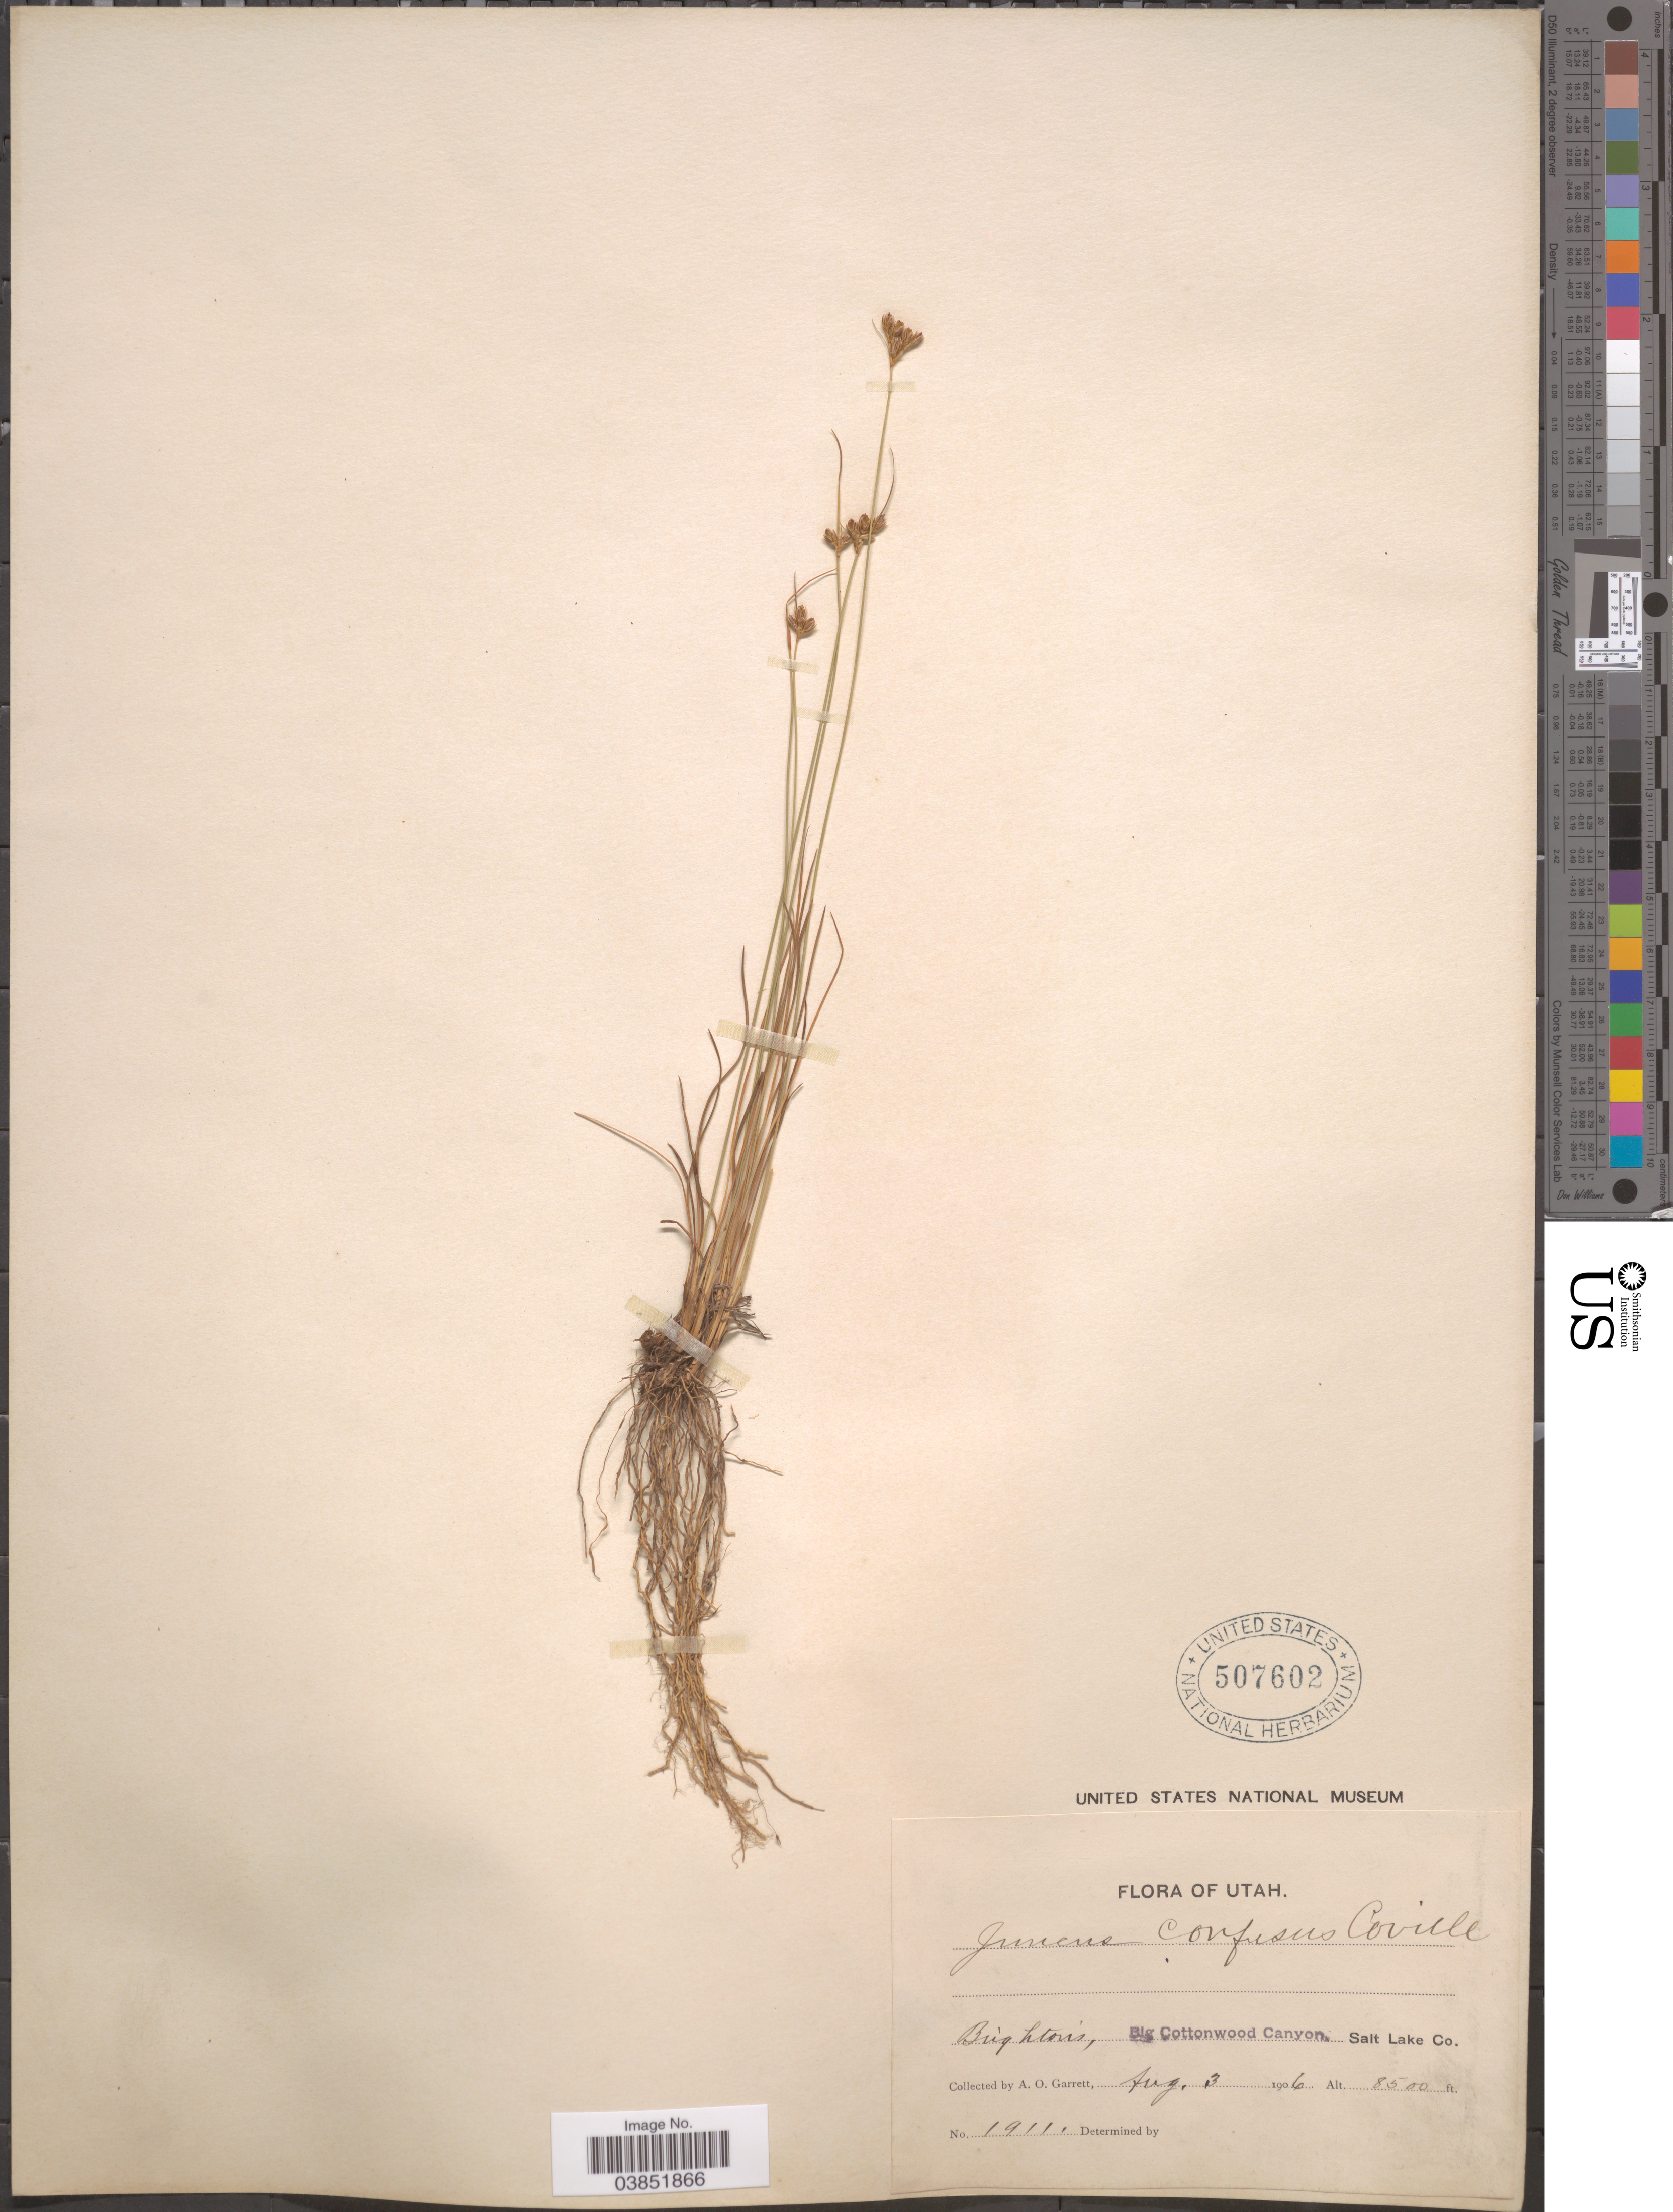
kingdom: Plantae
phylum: Tracheophyta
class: Liliopsida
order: Poales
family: Juncaceae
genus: Juncus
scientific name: Juncus confusus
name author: Coville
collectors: A. O. Garrett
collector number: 1911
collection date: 1906-08-03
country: United States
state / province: Utah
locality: Brighton's, Big Cottonwood Canyon. Salt Lake Co.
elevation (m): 8500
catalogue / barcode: US 507602